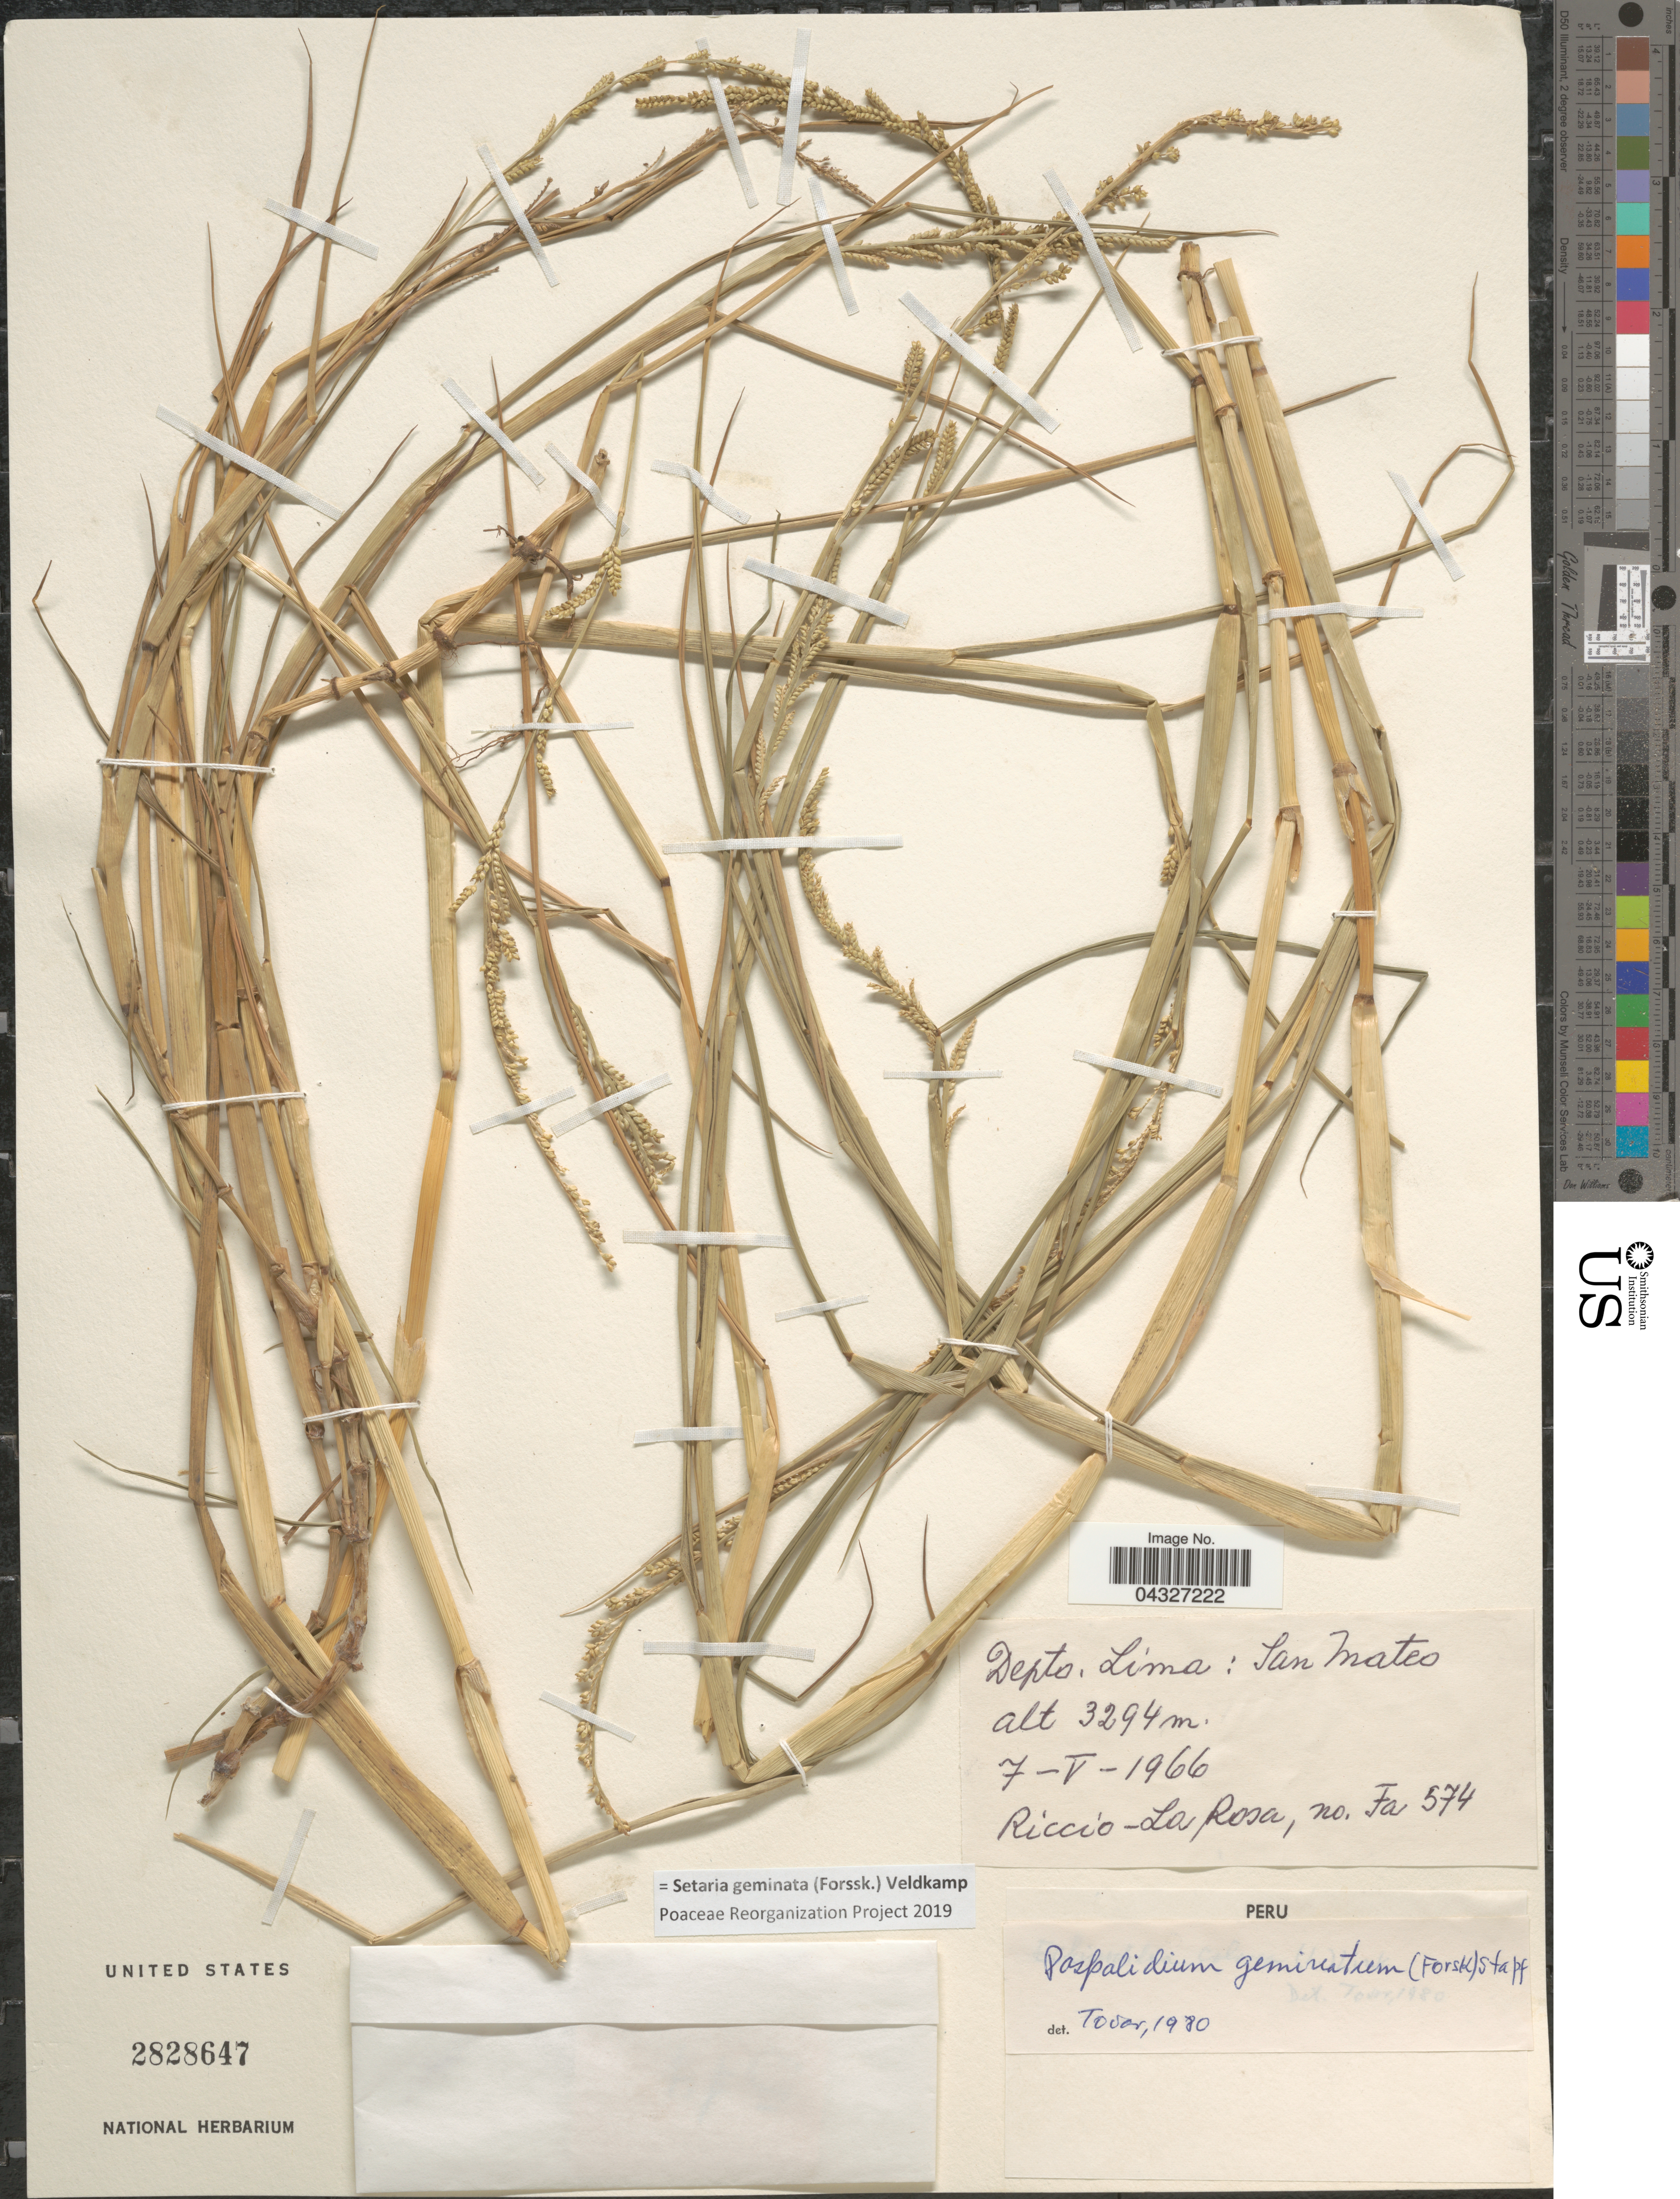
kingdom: Plantae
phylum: Tracheophyta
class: Liliopsida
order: Poales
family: Poaceae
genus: Setaria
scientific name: Setaria geminata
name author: (Forssk.) Veldkamp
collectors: Riccio & -. La Rosa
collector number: FA574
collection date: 1966-05-07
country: Peru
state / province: Lima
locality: Depto. Lima: San Mateo.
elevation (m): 3294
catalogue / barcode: US 2828647